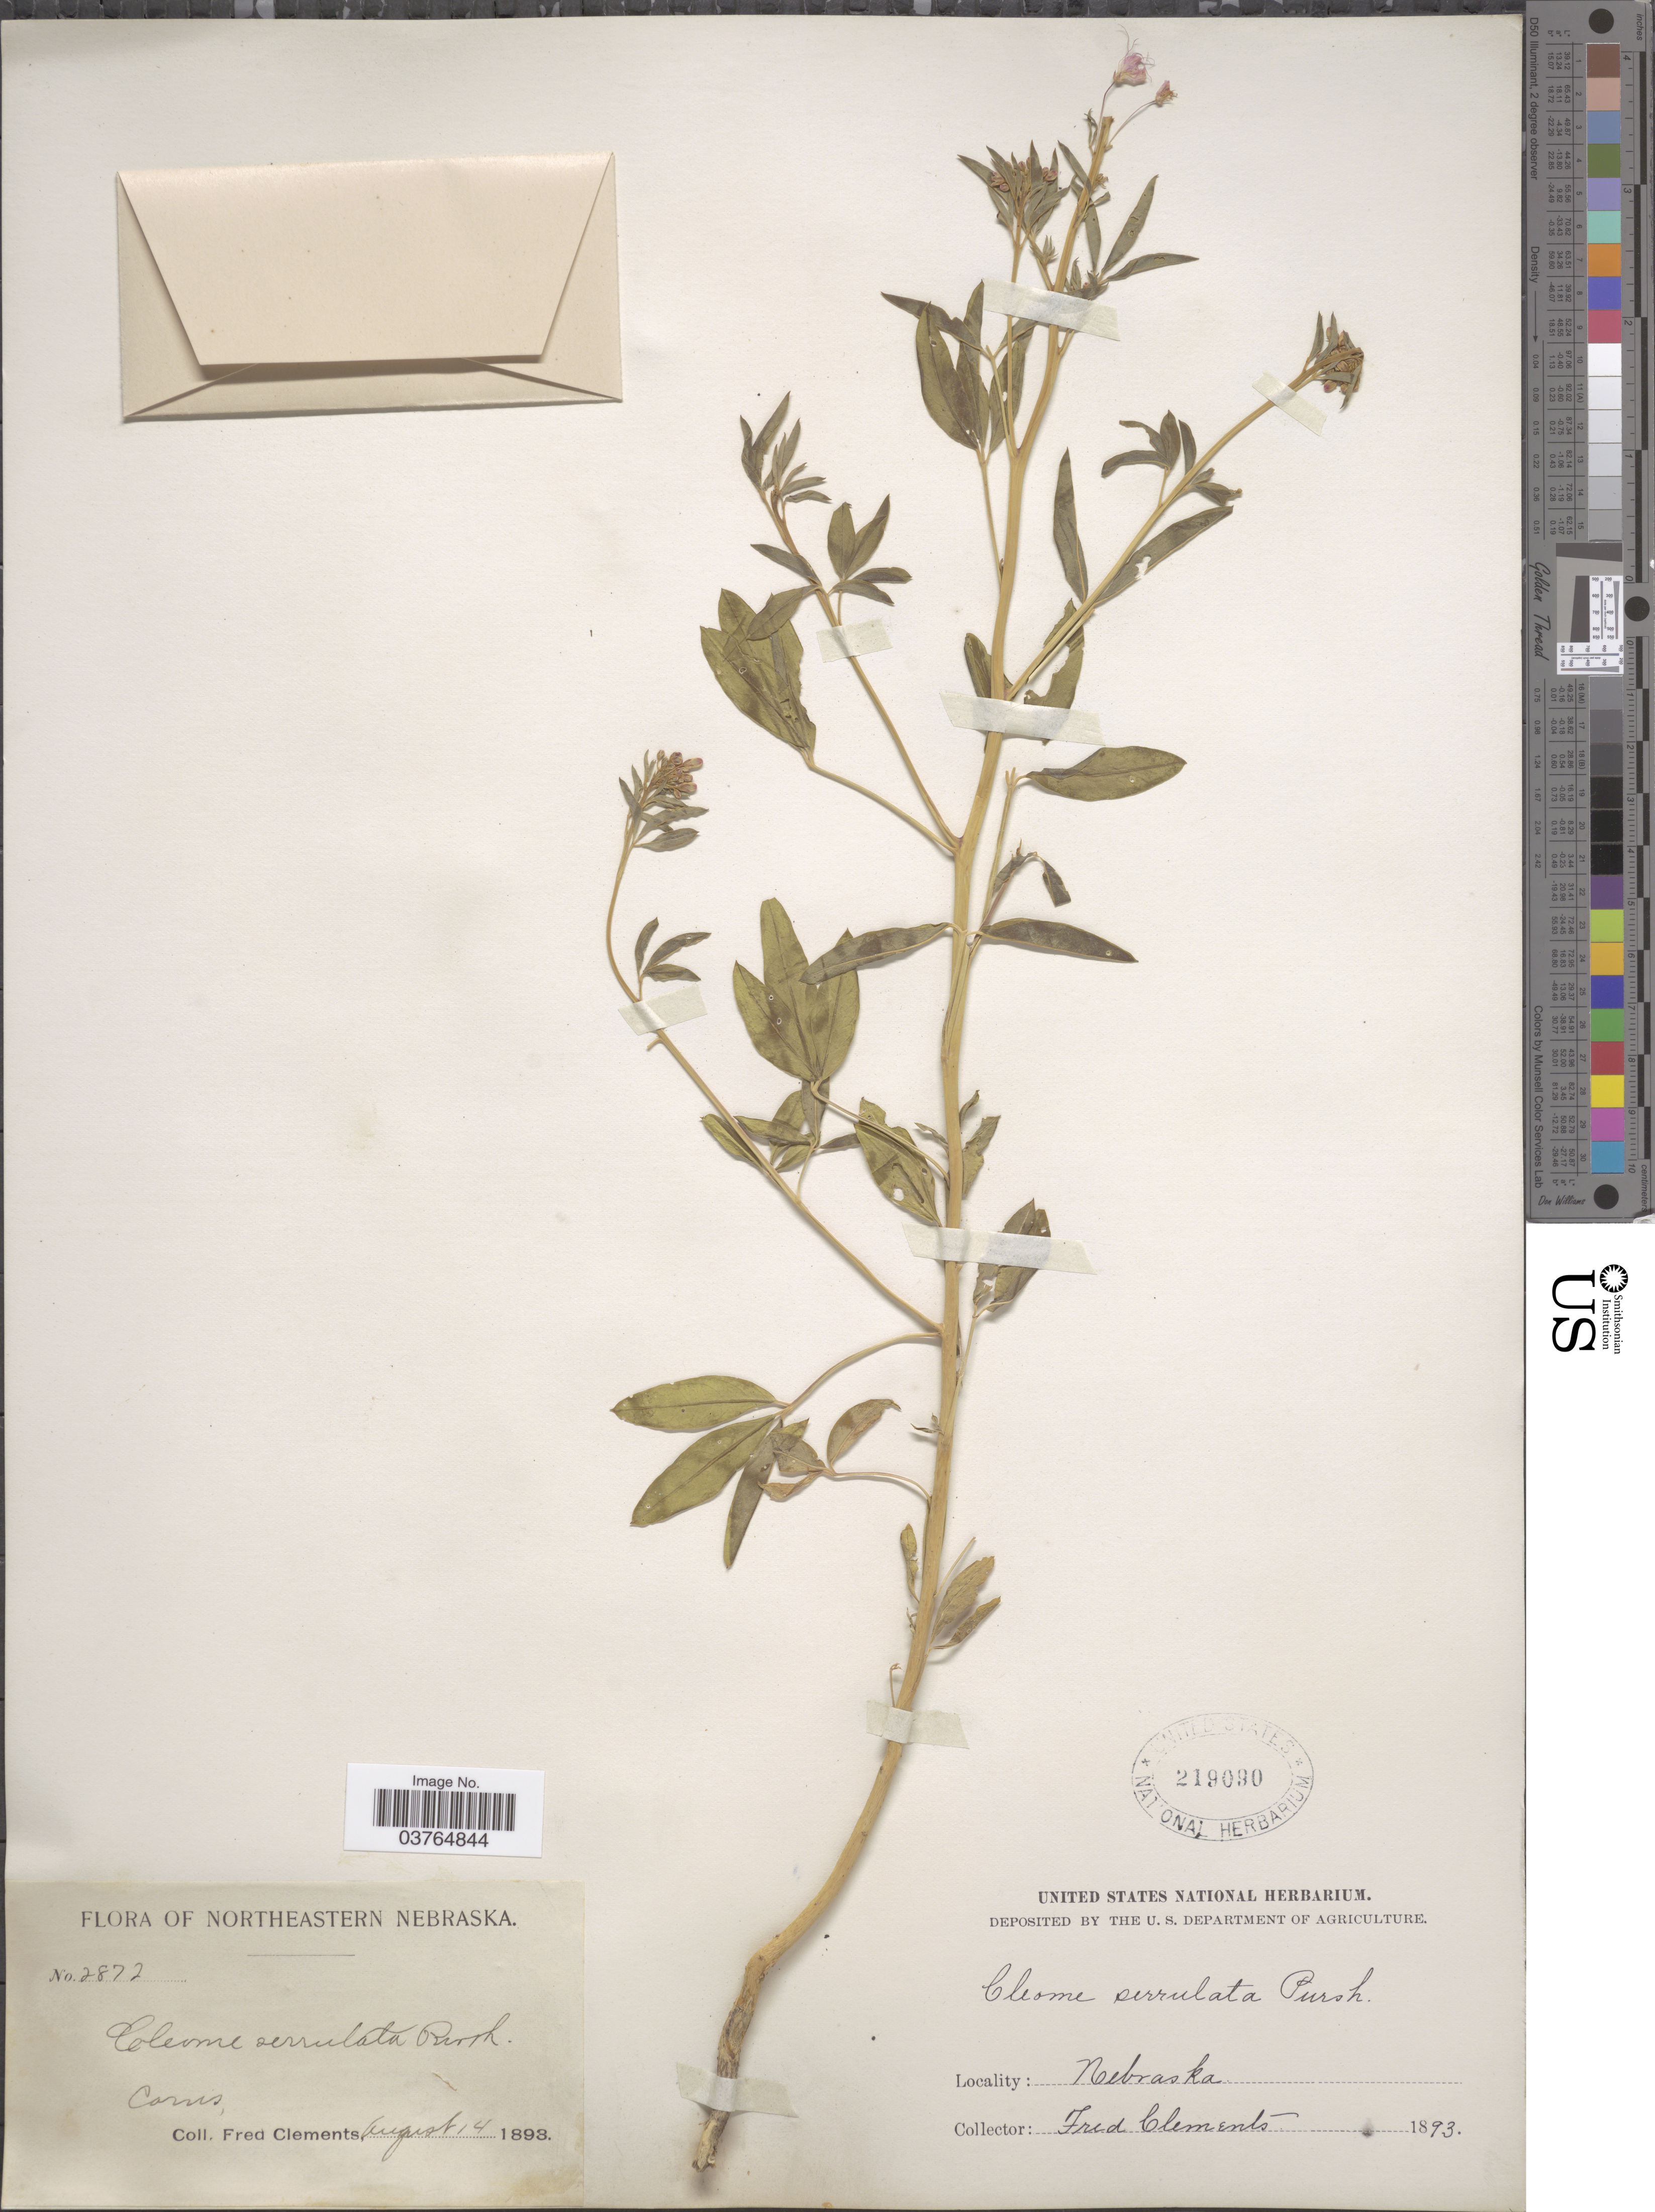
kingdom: Plantae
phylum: Tracheophyta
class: Magnoliopsida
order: Brassicales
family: Cleomaceae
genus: Cleomella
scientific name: Cleomella serrulata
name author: (Pursh) Roalson & J.C. Hall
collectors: F. Clements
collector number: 2872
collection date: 1893-08-14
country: United States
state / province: Nebraska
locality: Northeastern Nebraska. Corns [unsure placement]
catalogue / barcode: US 219090